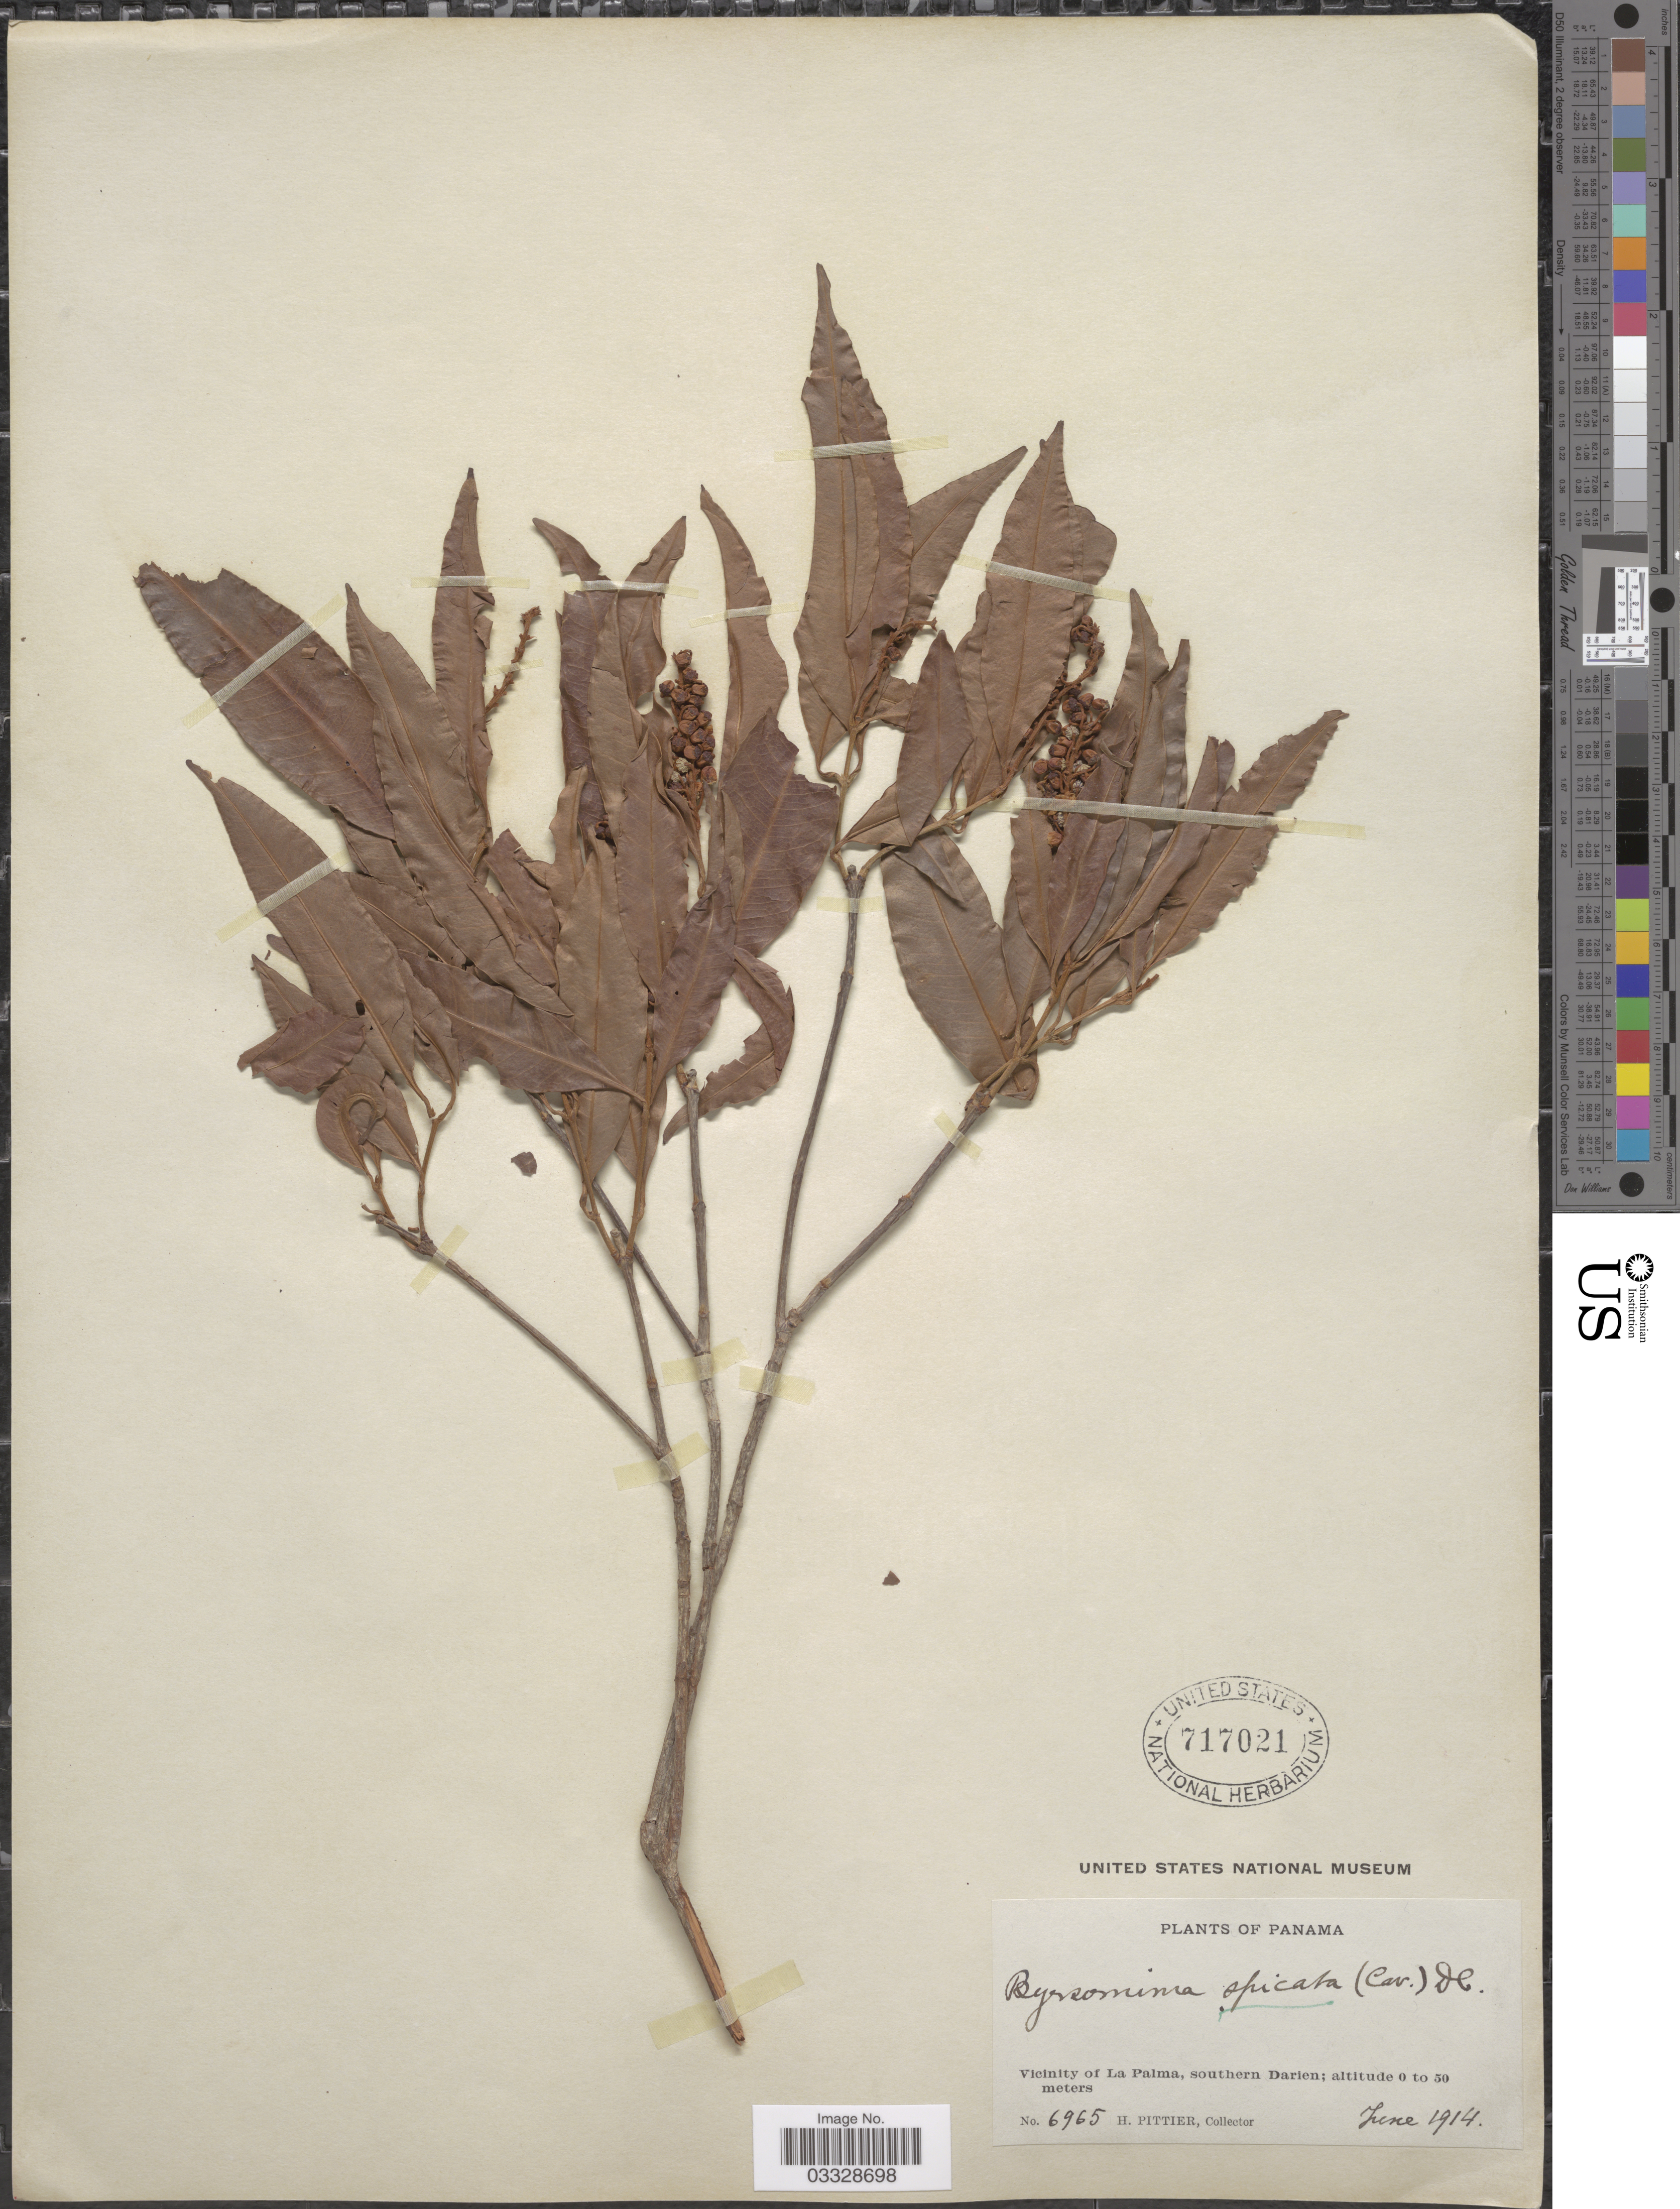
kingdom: Plantae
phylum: Tracheophyta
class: Magnoliopsida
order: Malpighiales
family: Malpighiaceae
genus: Byrsonima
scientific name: Byrsonima spicata (Cav.) DC.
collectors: H. F. Pittier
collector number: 6965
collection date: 1914-06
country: Panama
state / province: Darién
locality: Vicinity of La Palma, southern Darien.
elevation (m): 0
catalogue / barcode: US 717021